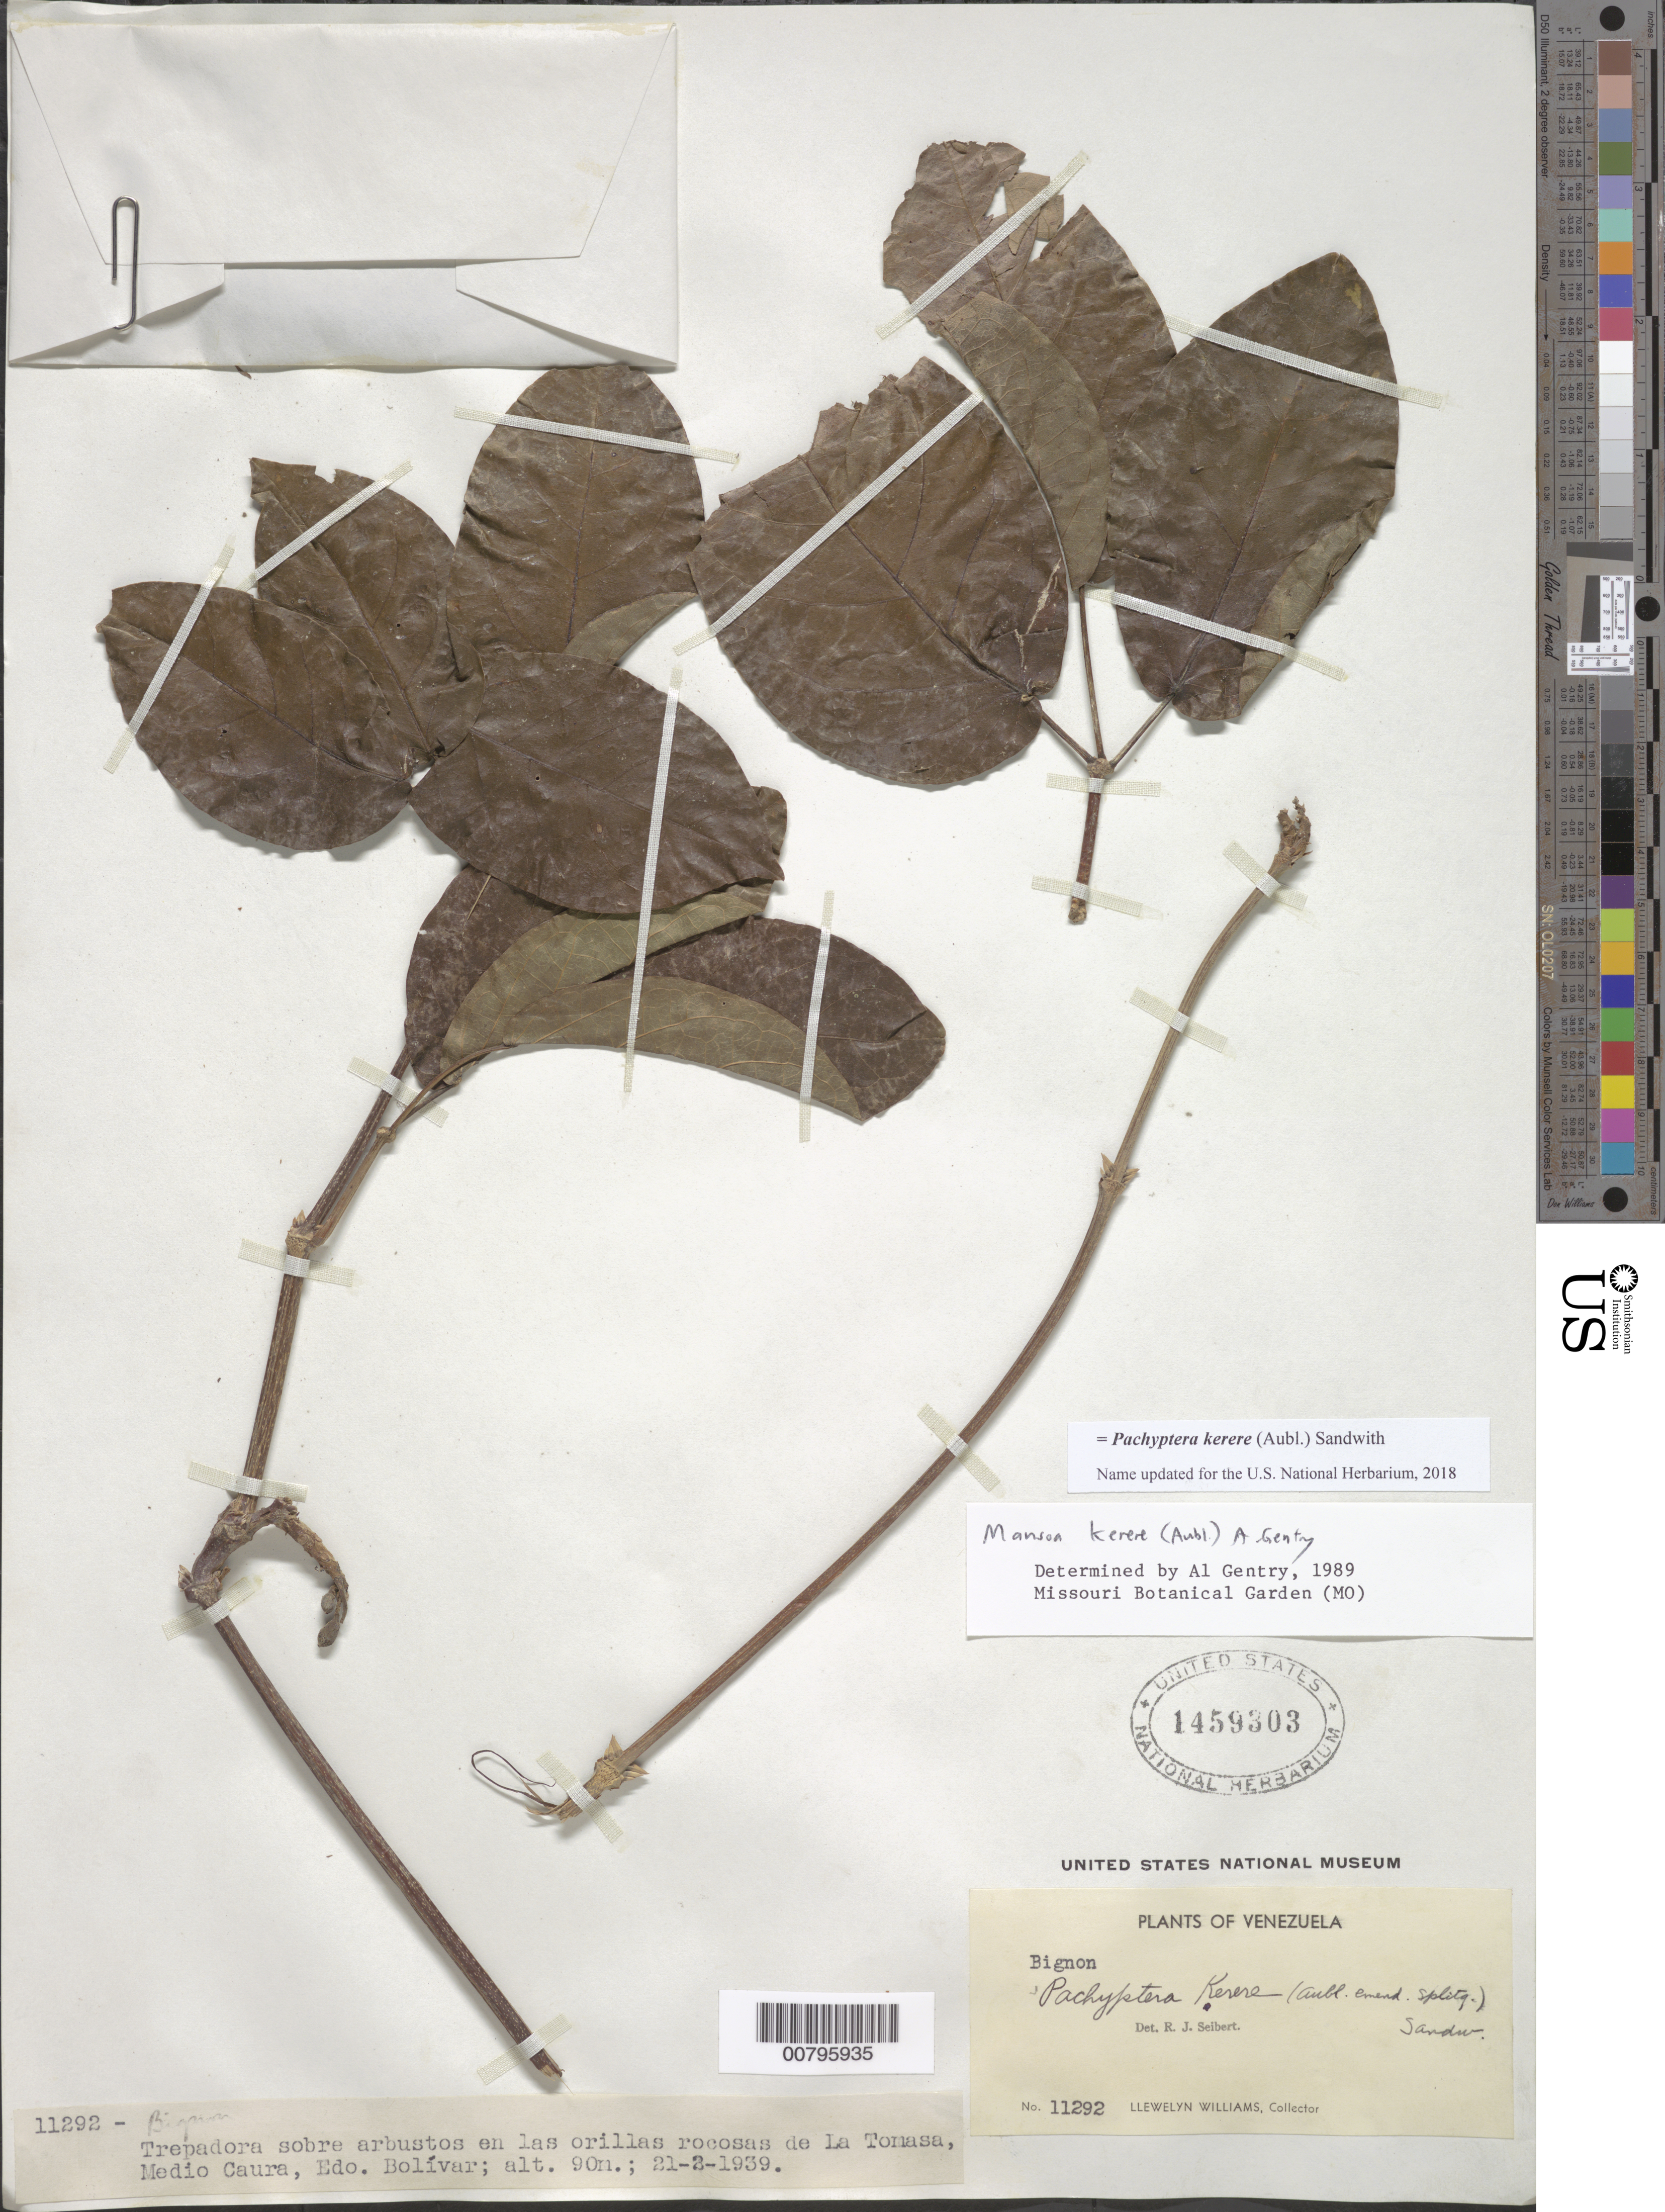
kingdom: Plantae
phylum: Tracheophyta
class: Magnoliopsida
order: Lamiales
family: Bignoniaceae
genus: Pachyptera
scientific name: Pachyptera kerere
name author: (Aubl.) Sandwith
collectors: Ll. Williams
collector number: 11292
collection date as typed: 21-Feb-39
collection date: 1939-02-21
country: Venezuela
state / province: Bolívar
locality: La Tomasa, Medio Caura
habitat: En las orillas rocosas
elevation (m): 90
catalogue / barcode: US 1459303